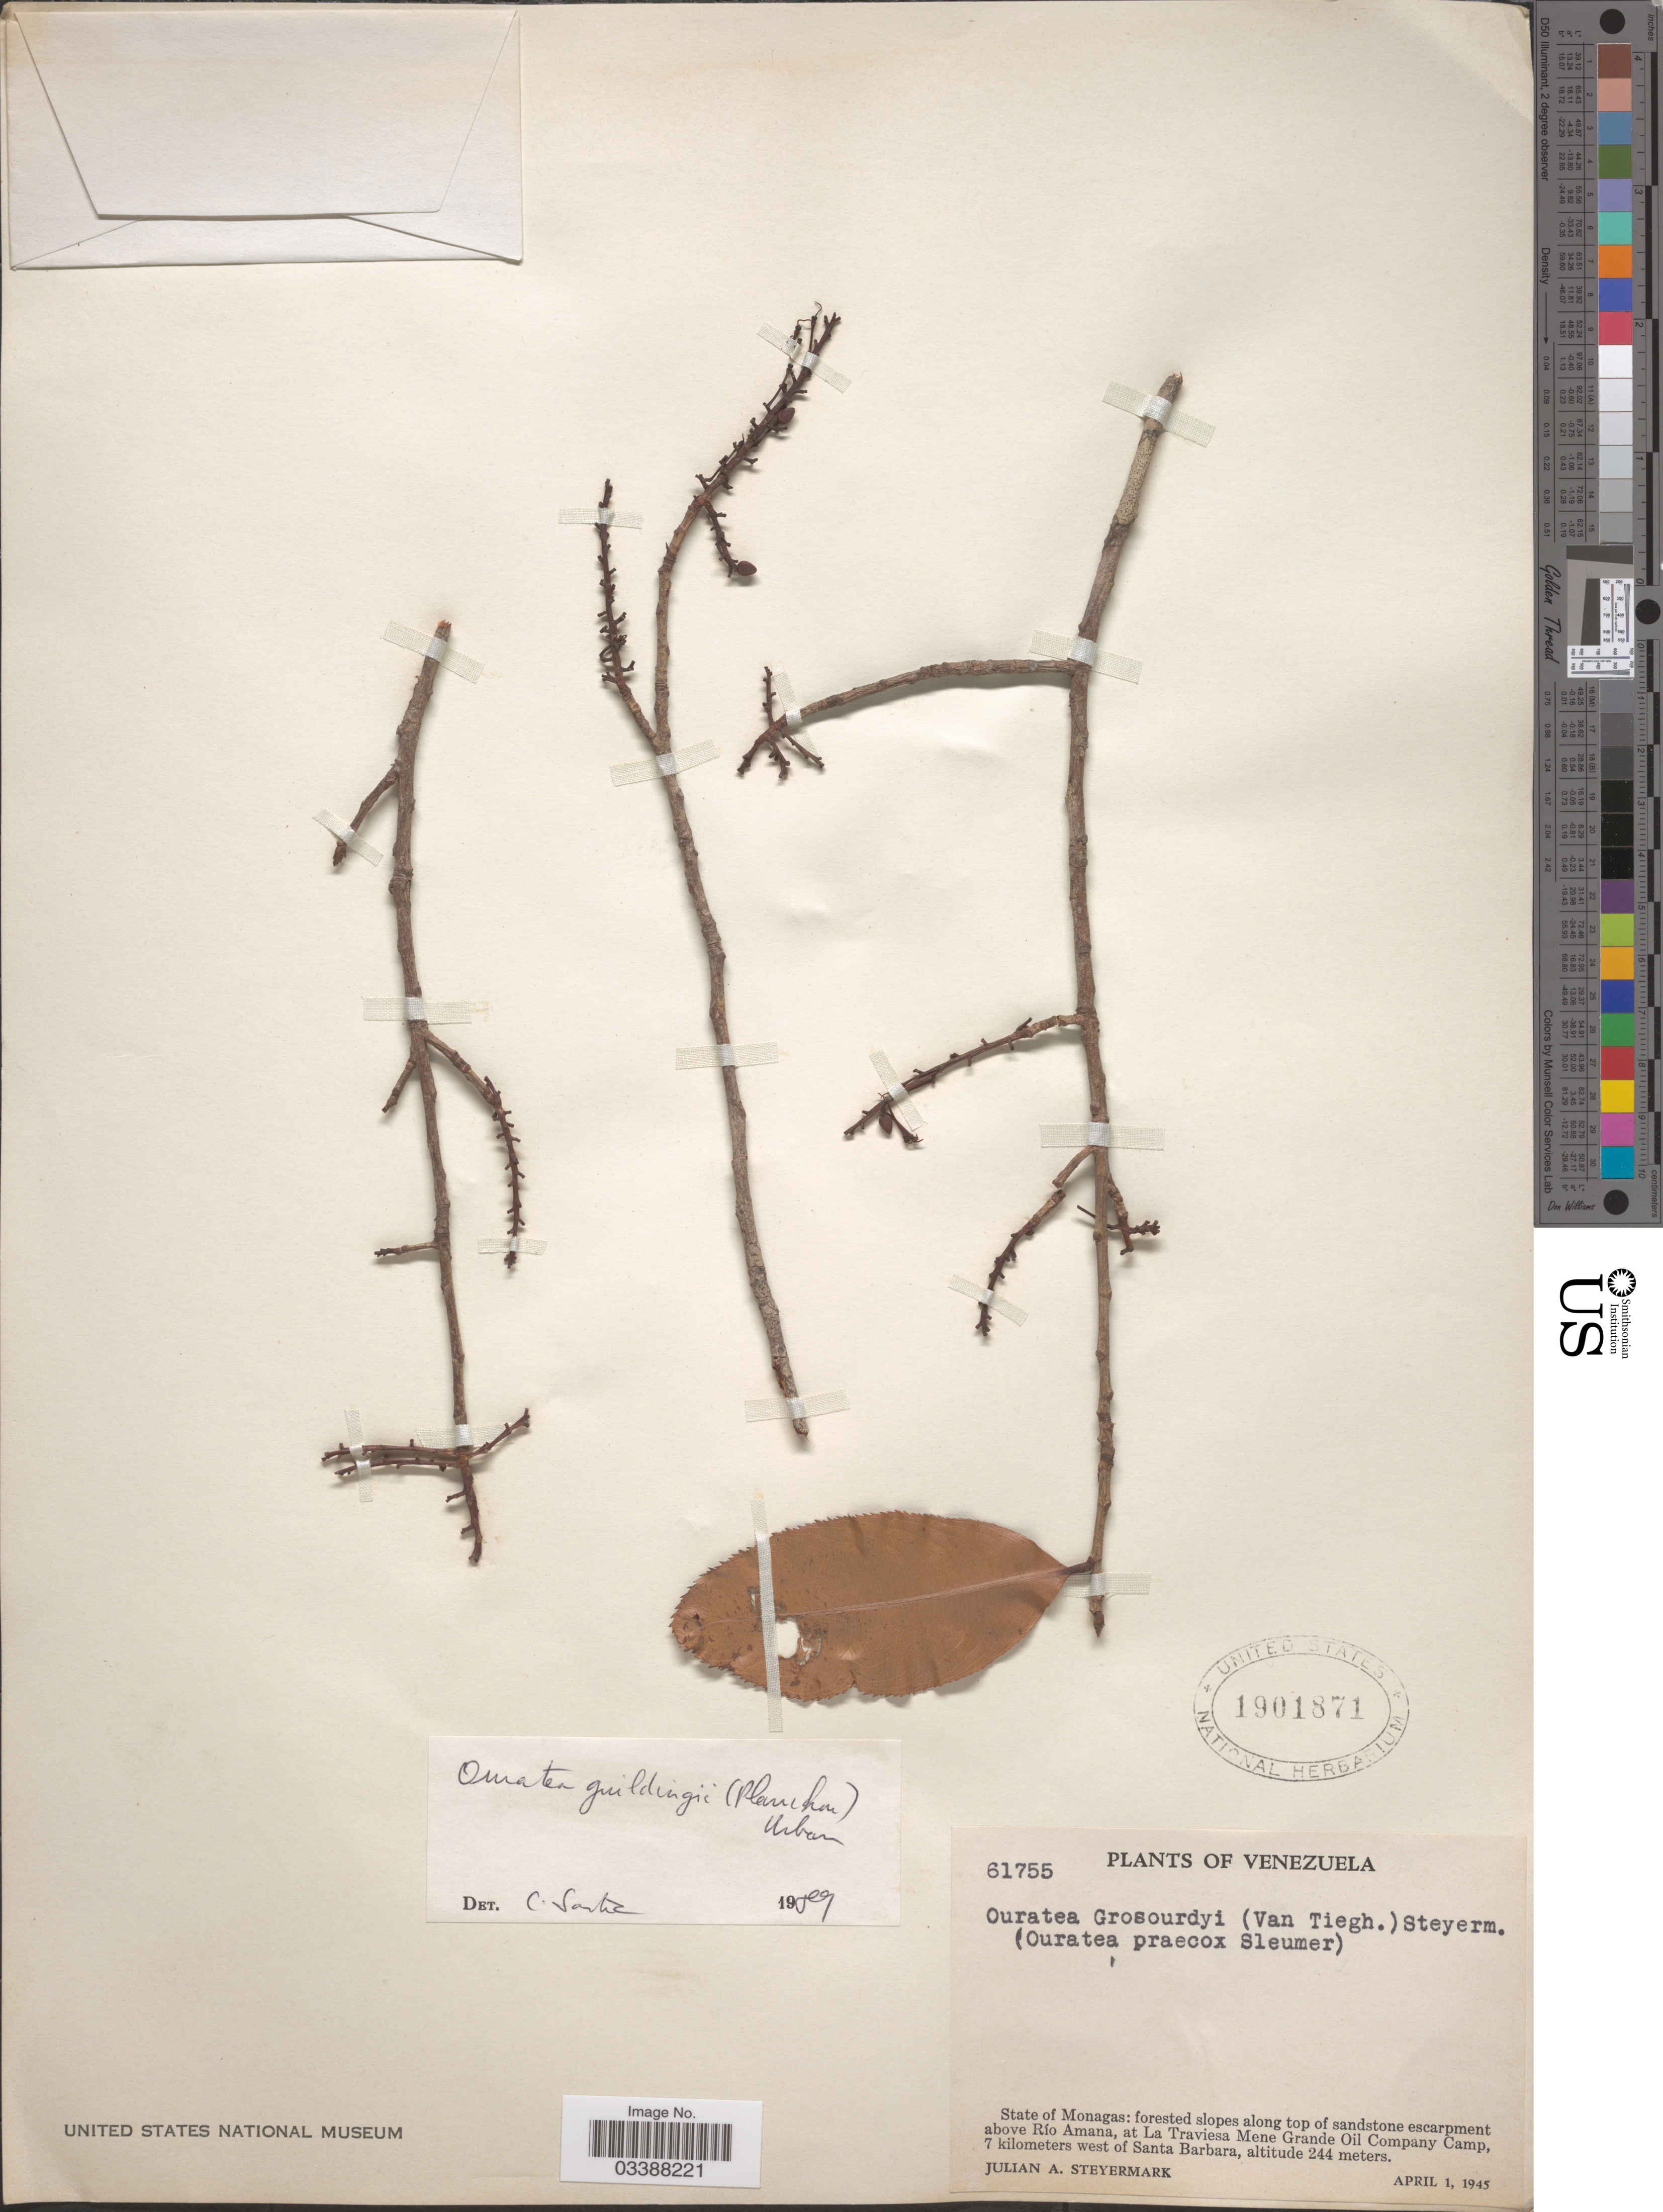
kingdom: Plantae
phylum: Tracheophyta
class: Magnoliopsida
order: Malpighiales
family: Ochnaceae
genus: Ouratea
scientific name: Ouratea guildingii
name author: (Planch.) Urb.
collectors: J. Steyermark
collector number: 61755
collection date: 1945-04-01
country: Venezuela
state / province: Monagas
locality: Forested slopes along top of sandstone escarpment above Río Amana, at La Traviesa Mene Grande Oil Company Camp, 7 kilometers west of Santa Barbara.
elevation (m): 244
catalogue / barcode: US 1901871